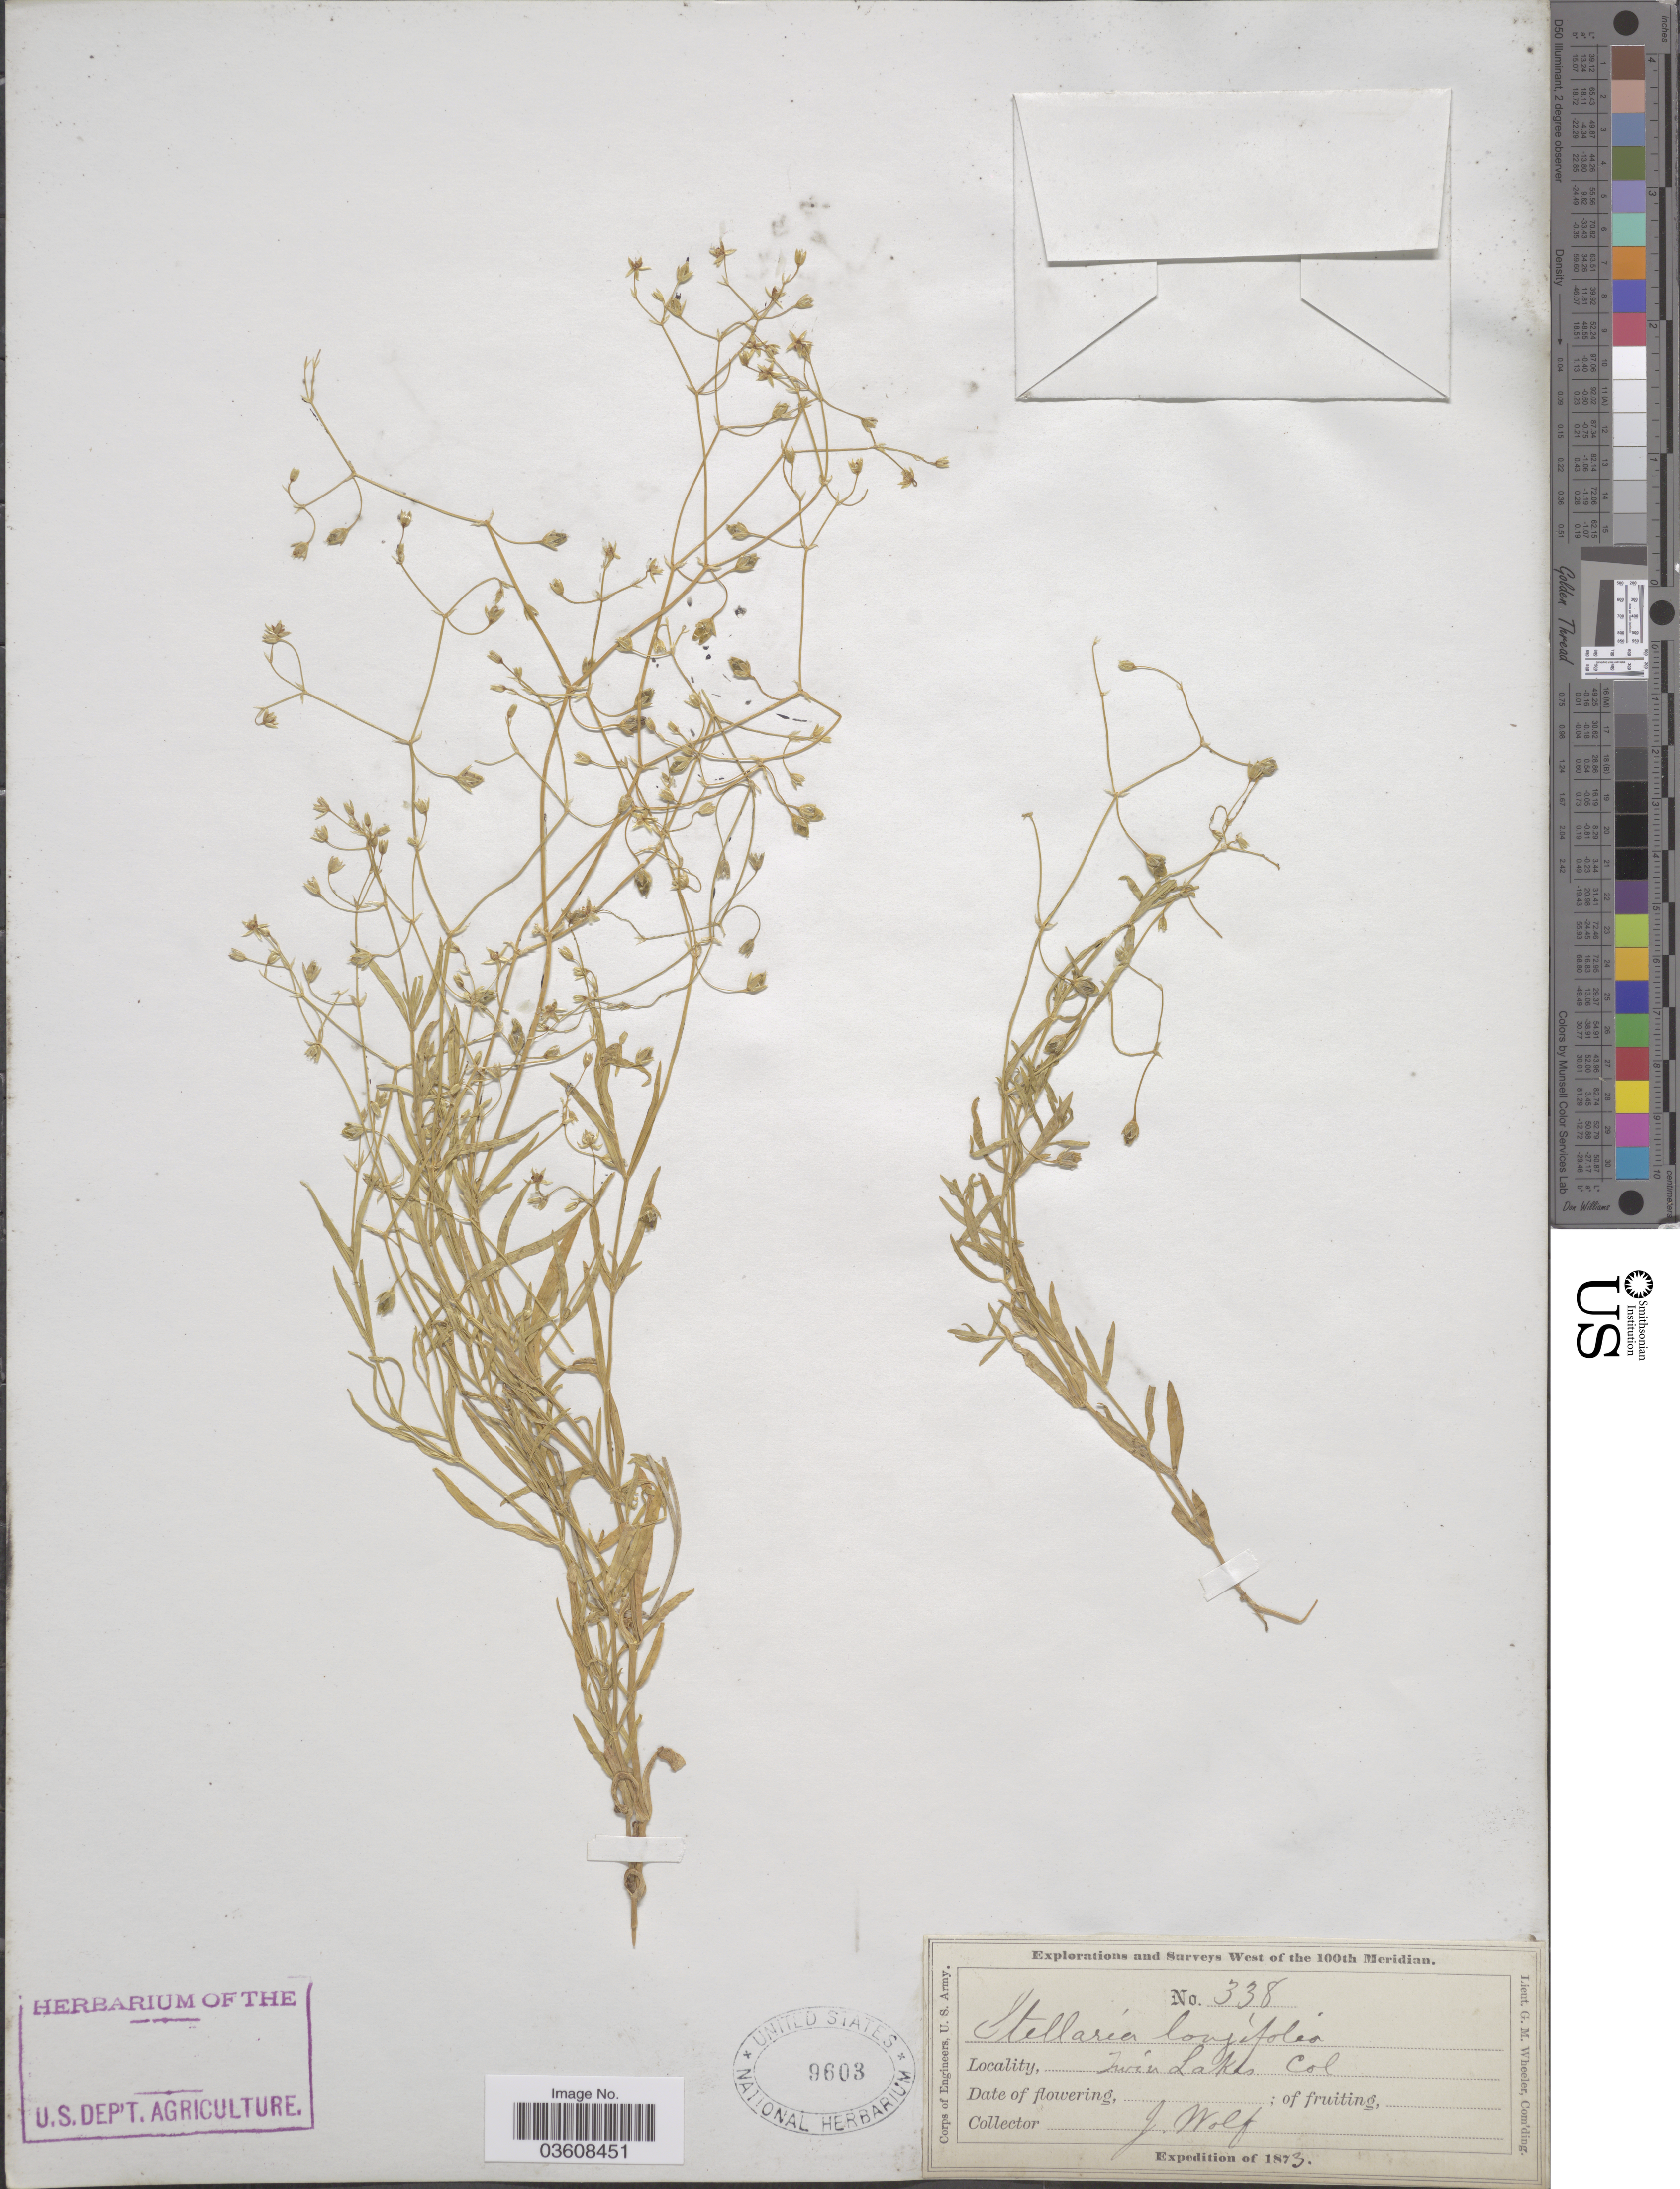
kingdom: Plantae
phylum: Tracheophyta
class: Magnoliopsida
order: Caryophyllales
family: Caryophyllaceae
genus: Stellaria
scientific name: Stellaria longifolia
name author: Muhl. ex Willd.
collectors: J. Wolf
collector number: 338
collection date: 1873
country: United States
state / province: Colorado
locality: Twin Lakes.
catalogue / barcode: US 9603